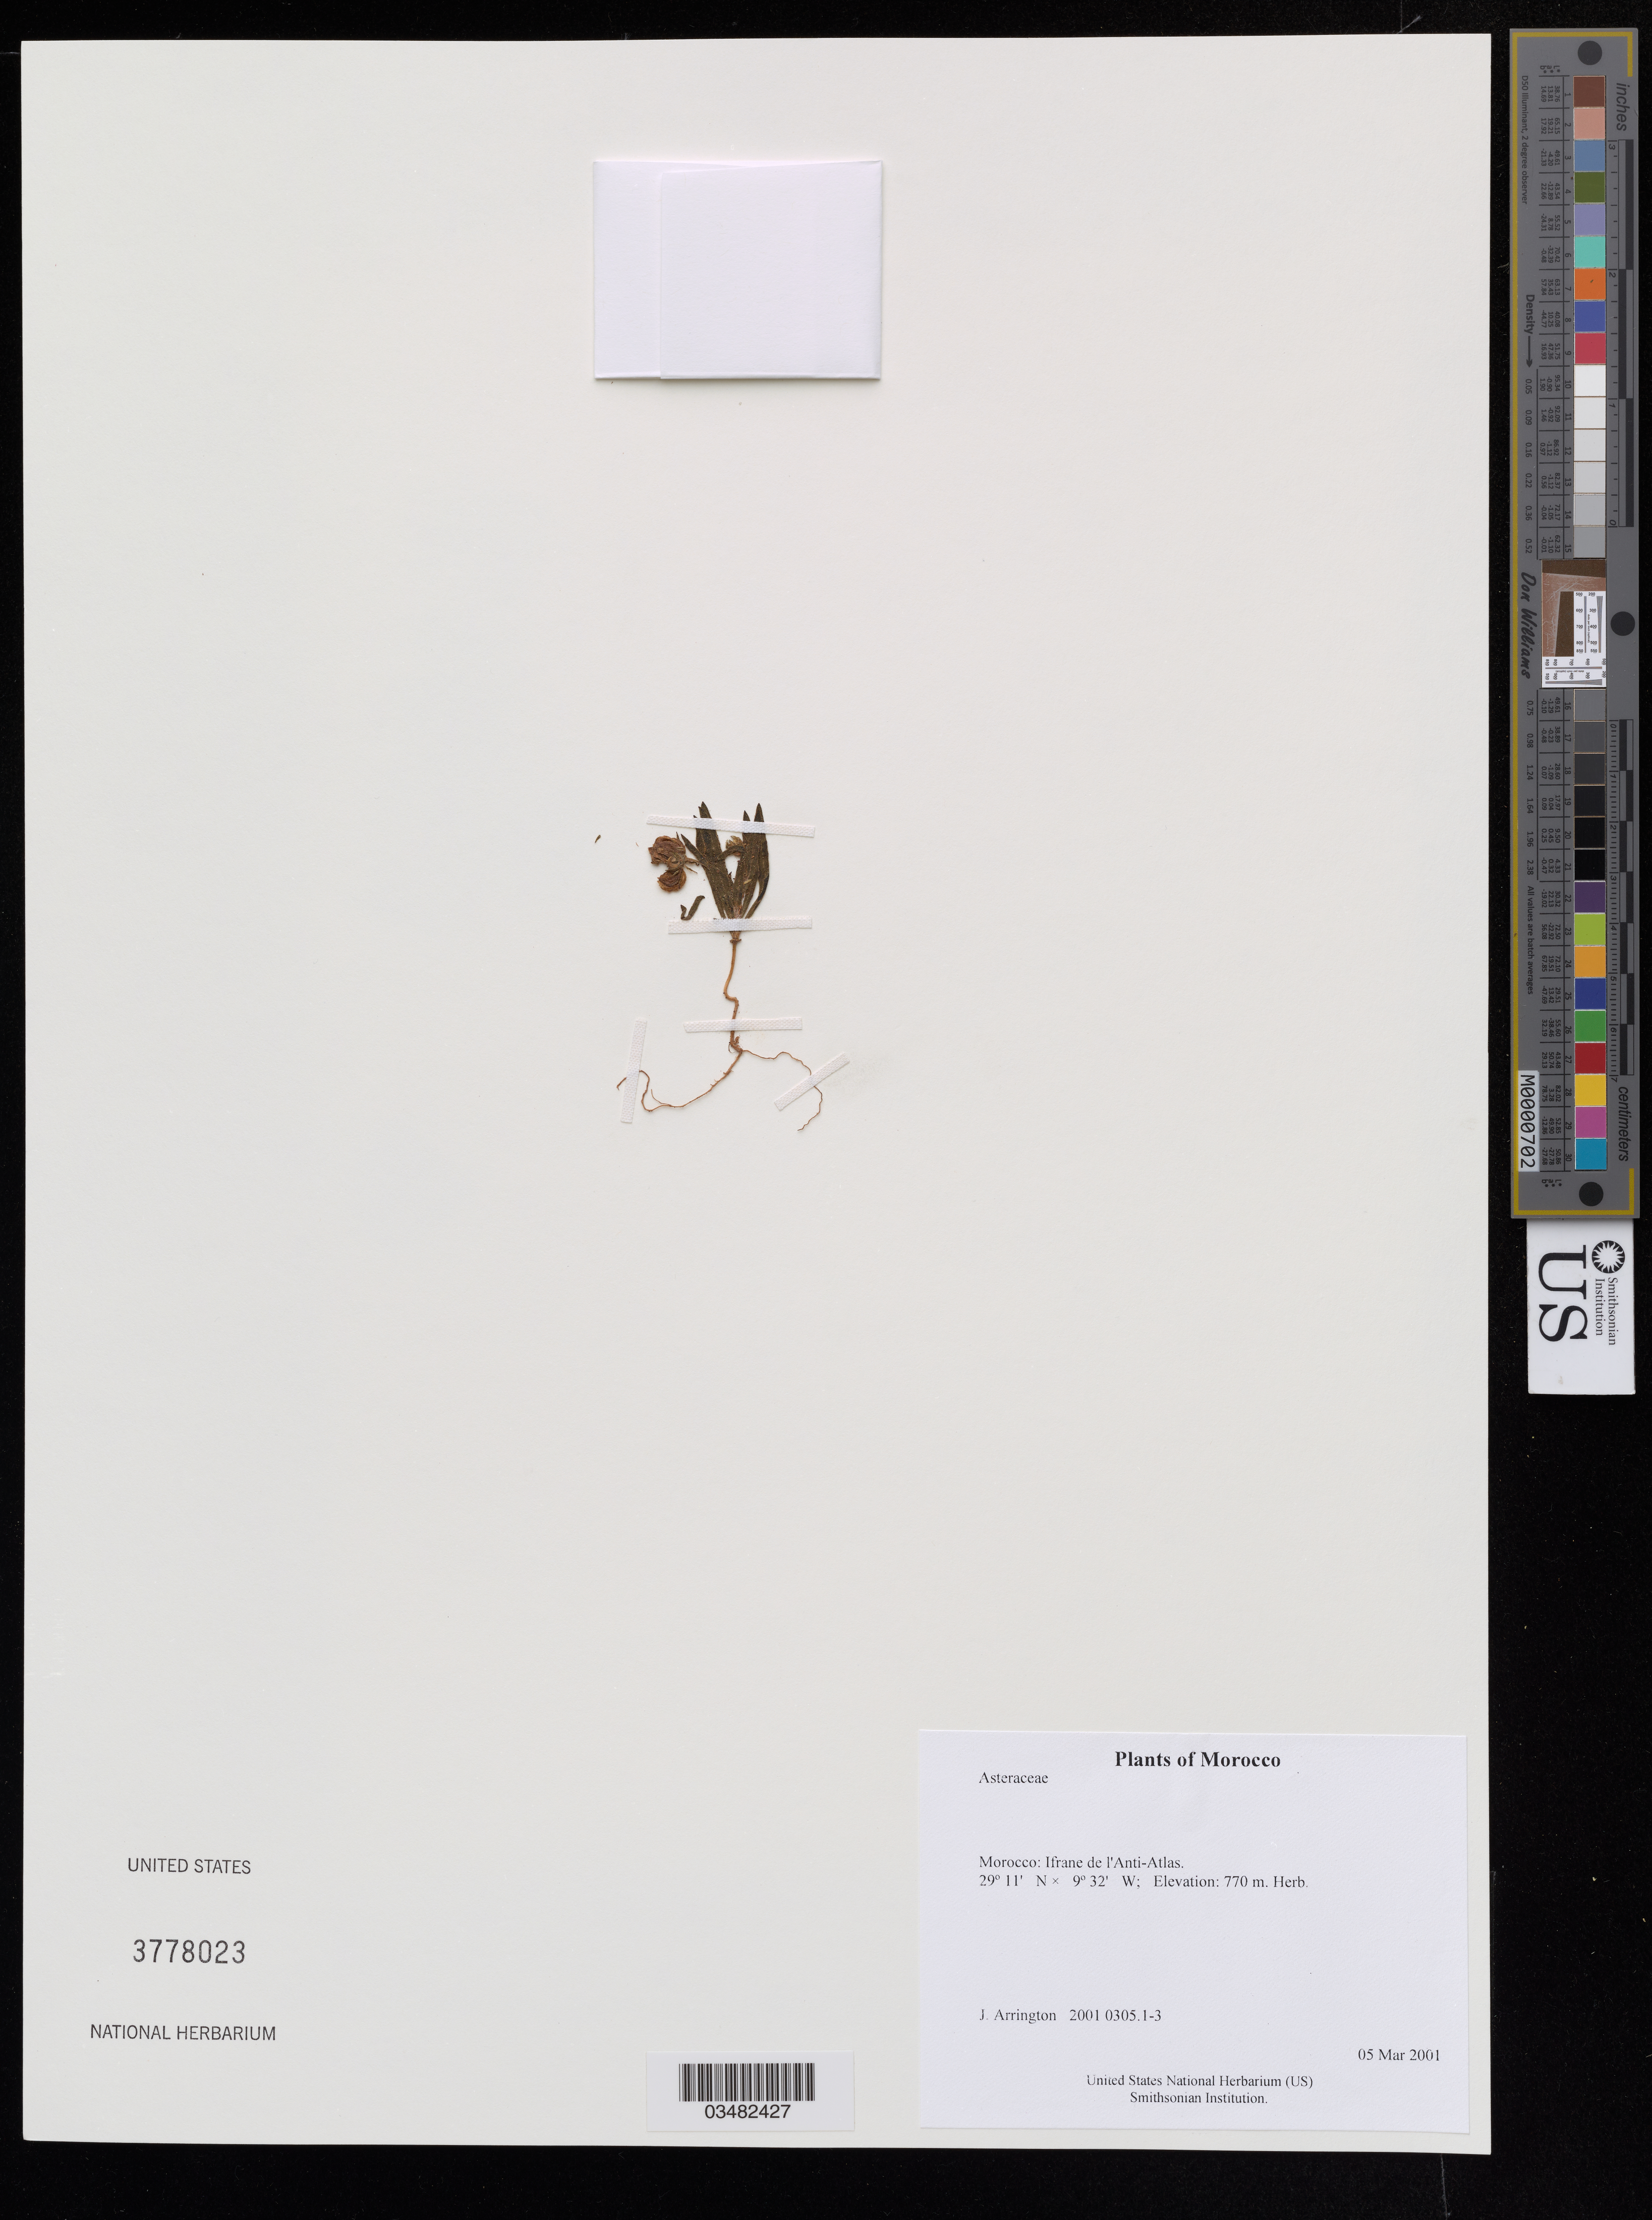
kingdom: Plantae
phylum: Tracheophyta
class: Magnoliopsida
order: Asterales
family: Asteraceae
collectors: J. Arrington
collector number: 2001 0305.1-3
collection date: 2001-03-05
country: Morocco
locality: Ifrane de l'Anti-Atlas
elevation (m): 770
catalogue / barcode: US 3778023